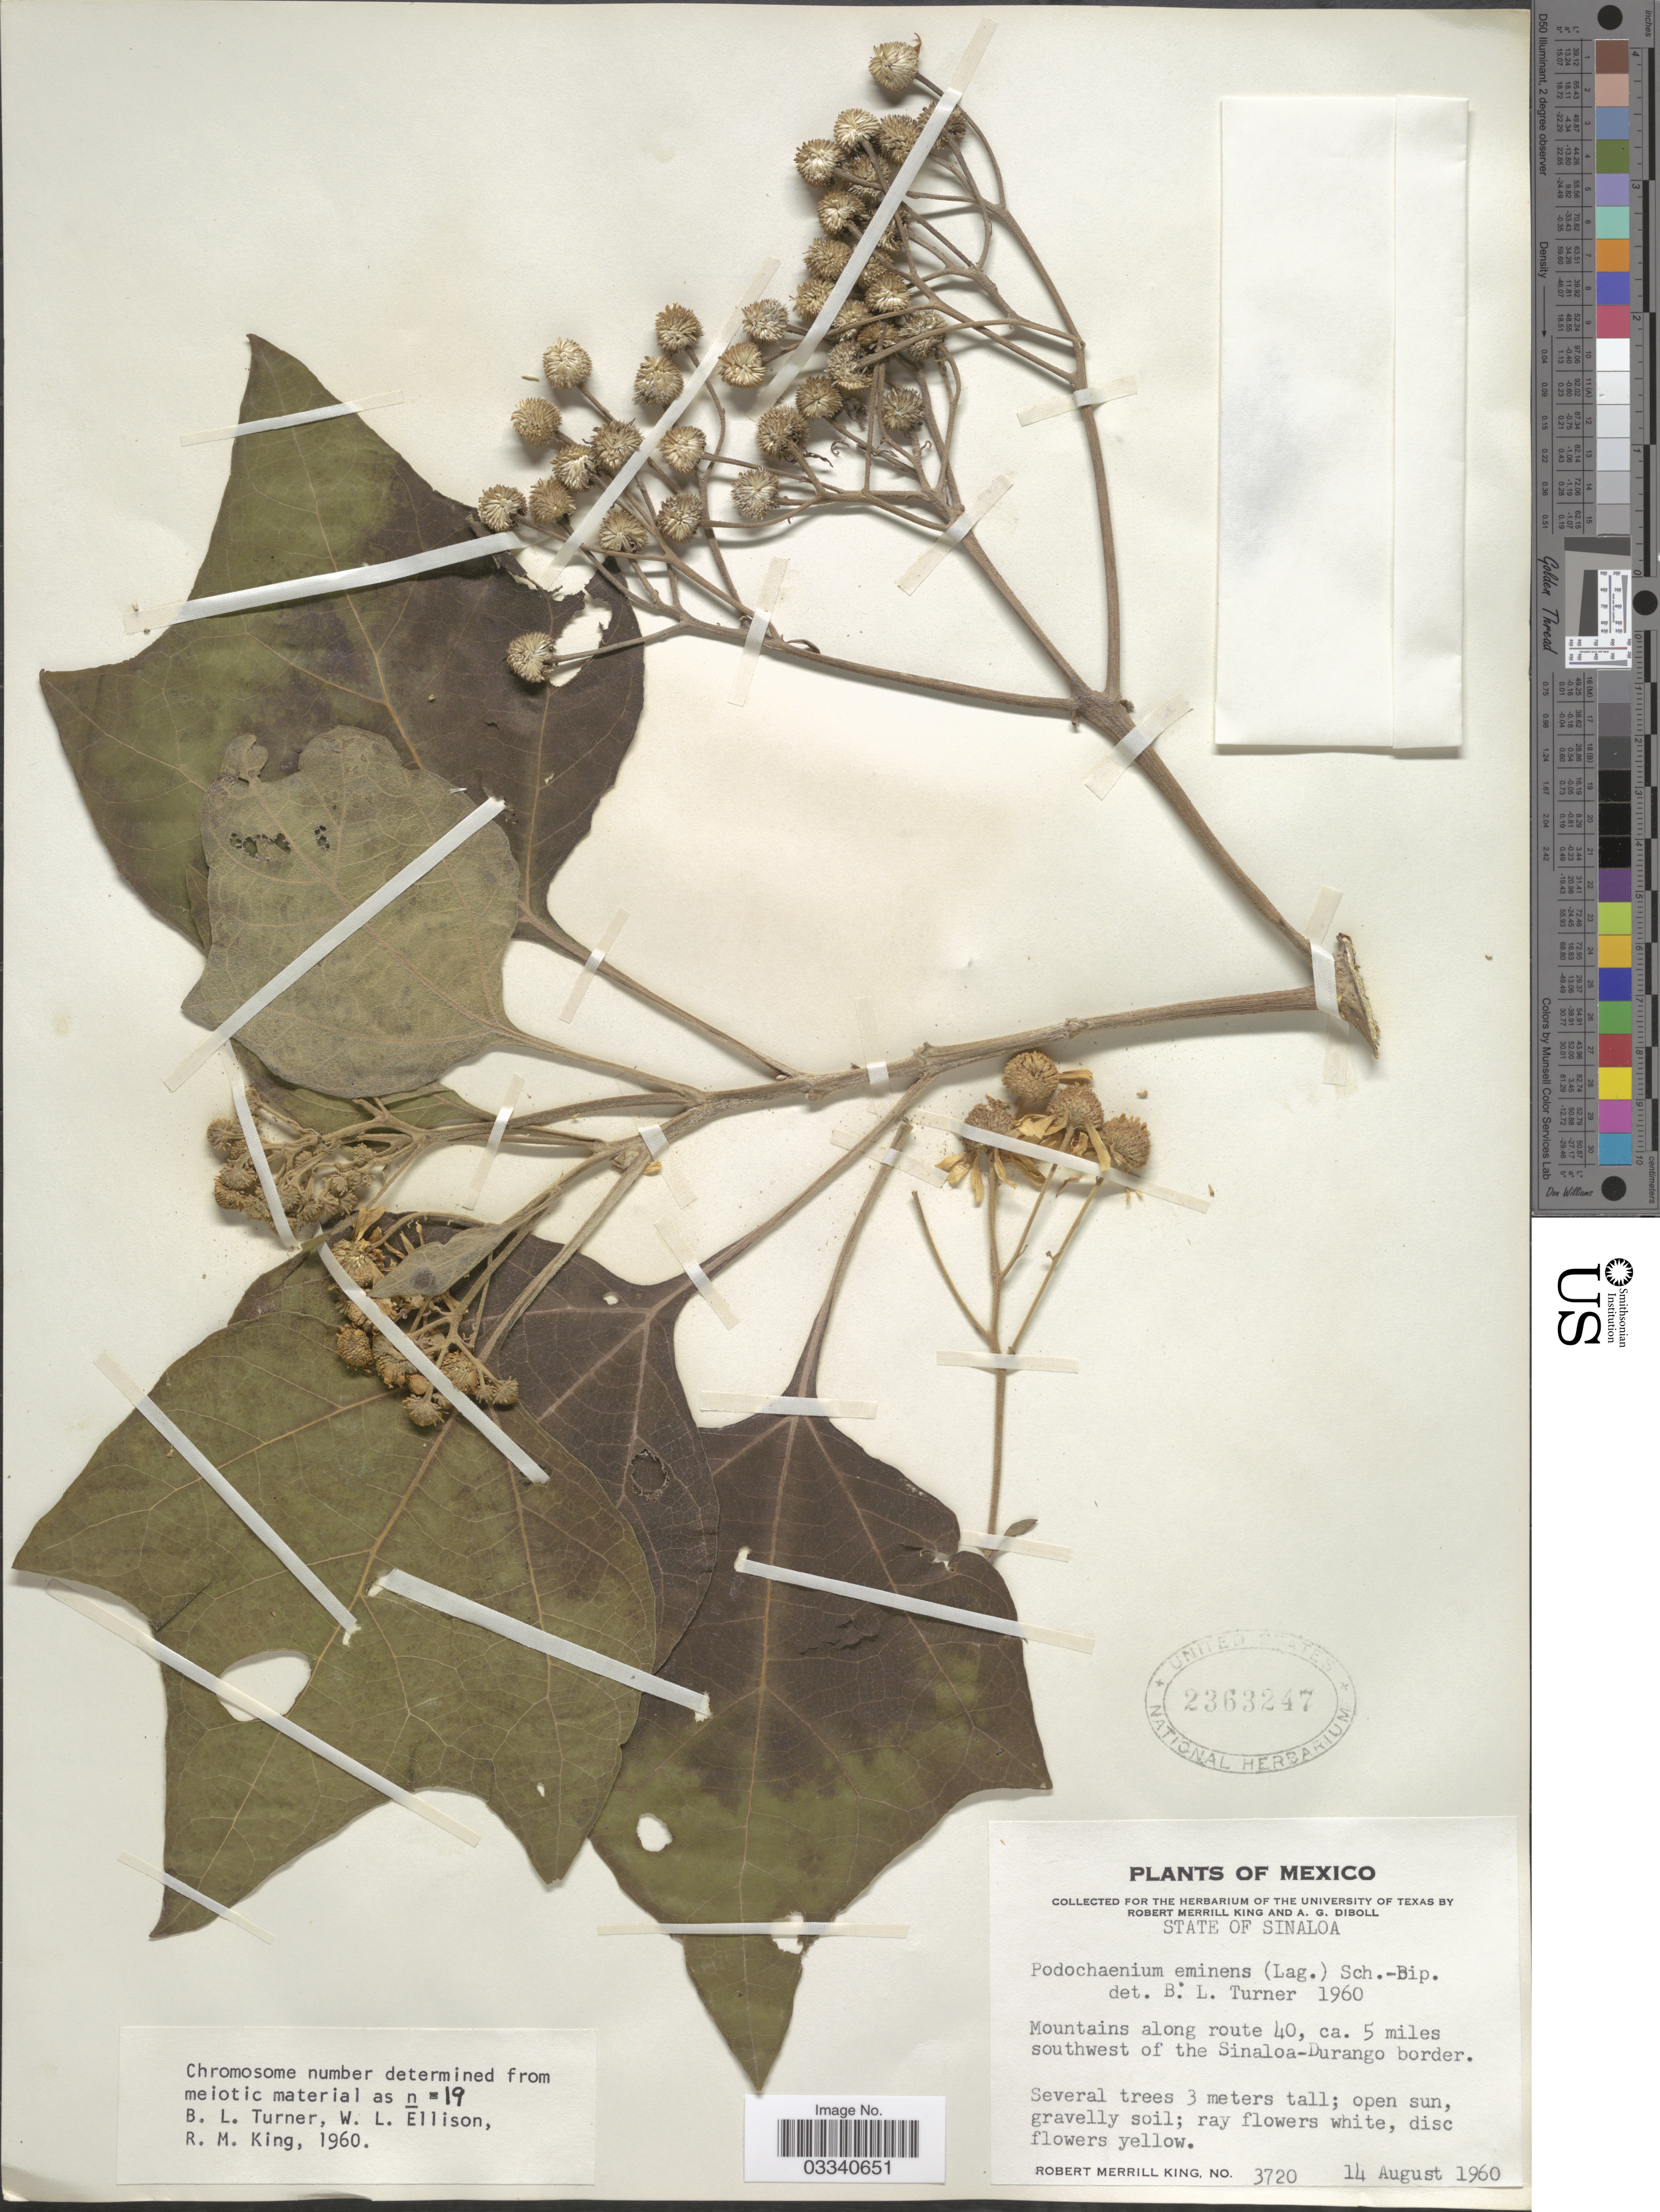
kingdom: Plantae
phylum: Tracheophyta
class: Magnoliopsida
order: Asterales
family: Asteraceae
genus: Podachaenium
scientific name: Podachaenium eminens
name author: (Lag.) Sch. Bip. ex Sch. Bip.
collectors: R. M. King & A. Diboll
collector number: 3720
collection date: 1960-08-14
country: Mexico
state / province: Sinaloa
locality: Mountains along route 40, ca. 5 miles southwest of the Sinaloa-Durango border.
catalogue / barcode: US 2363247